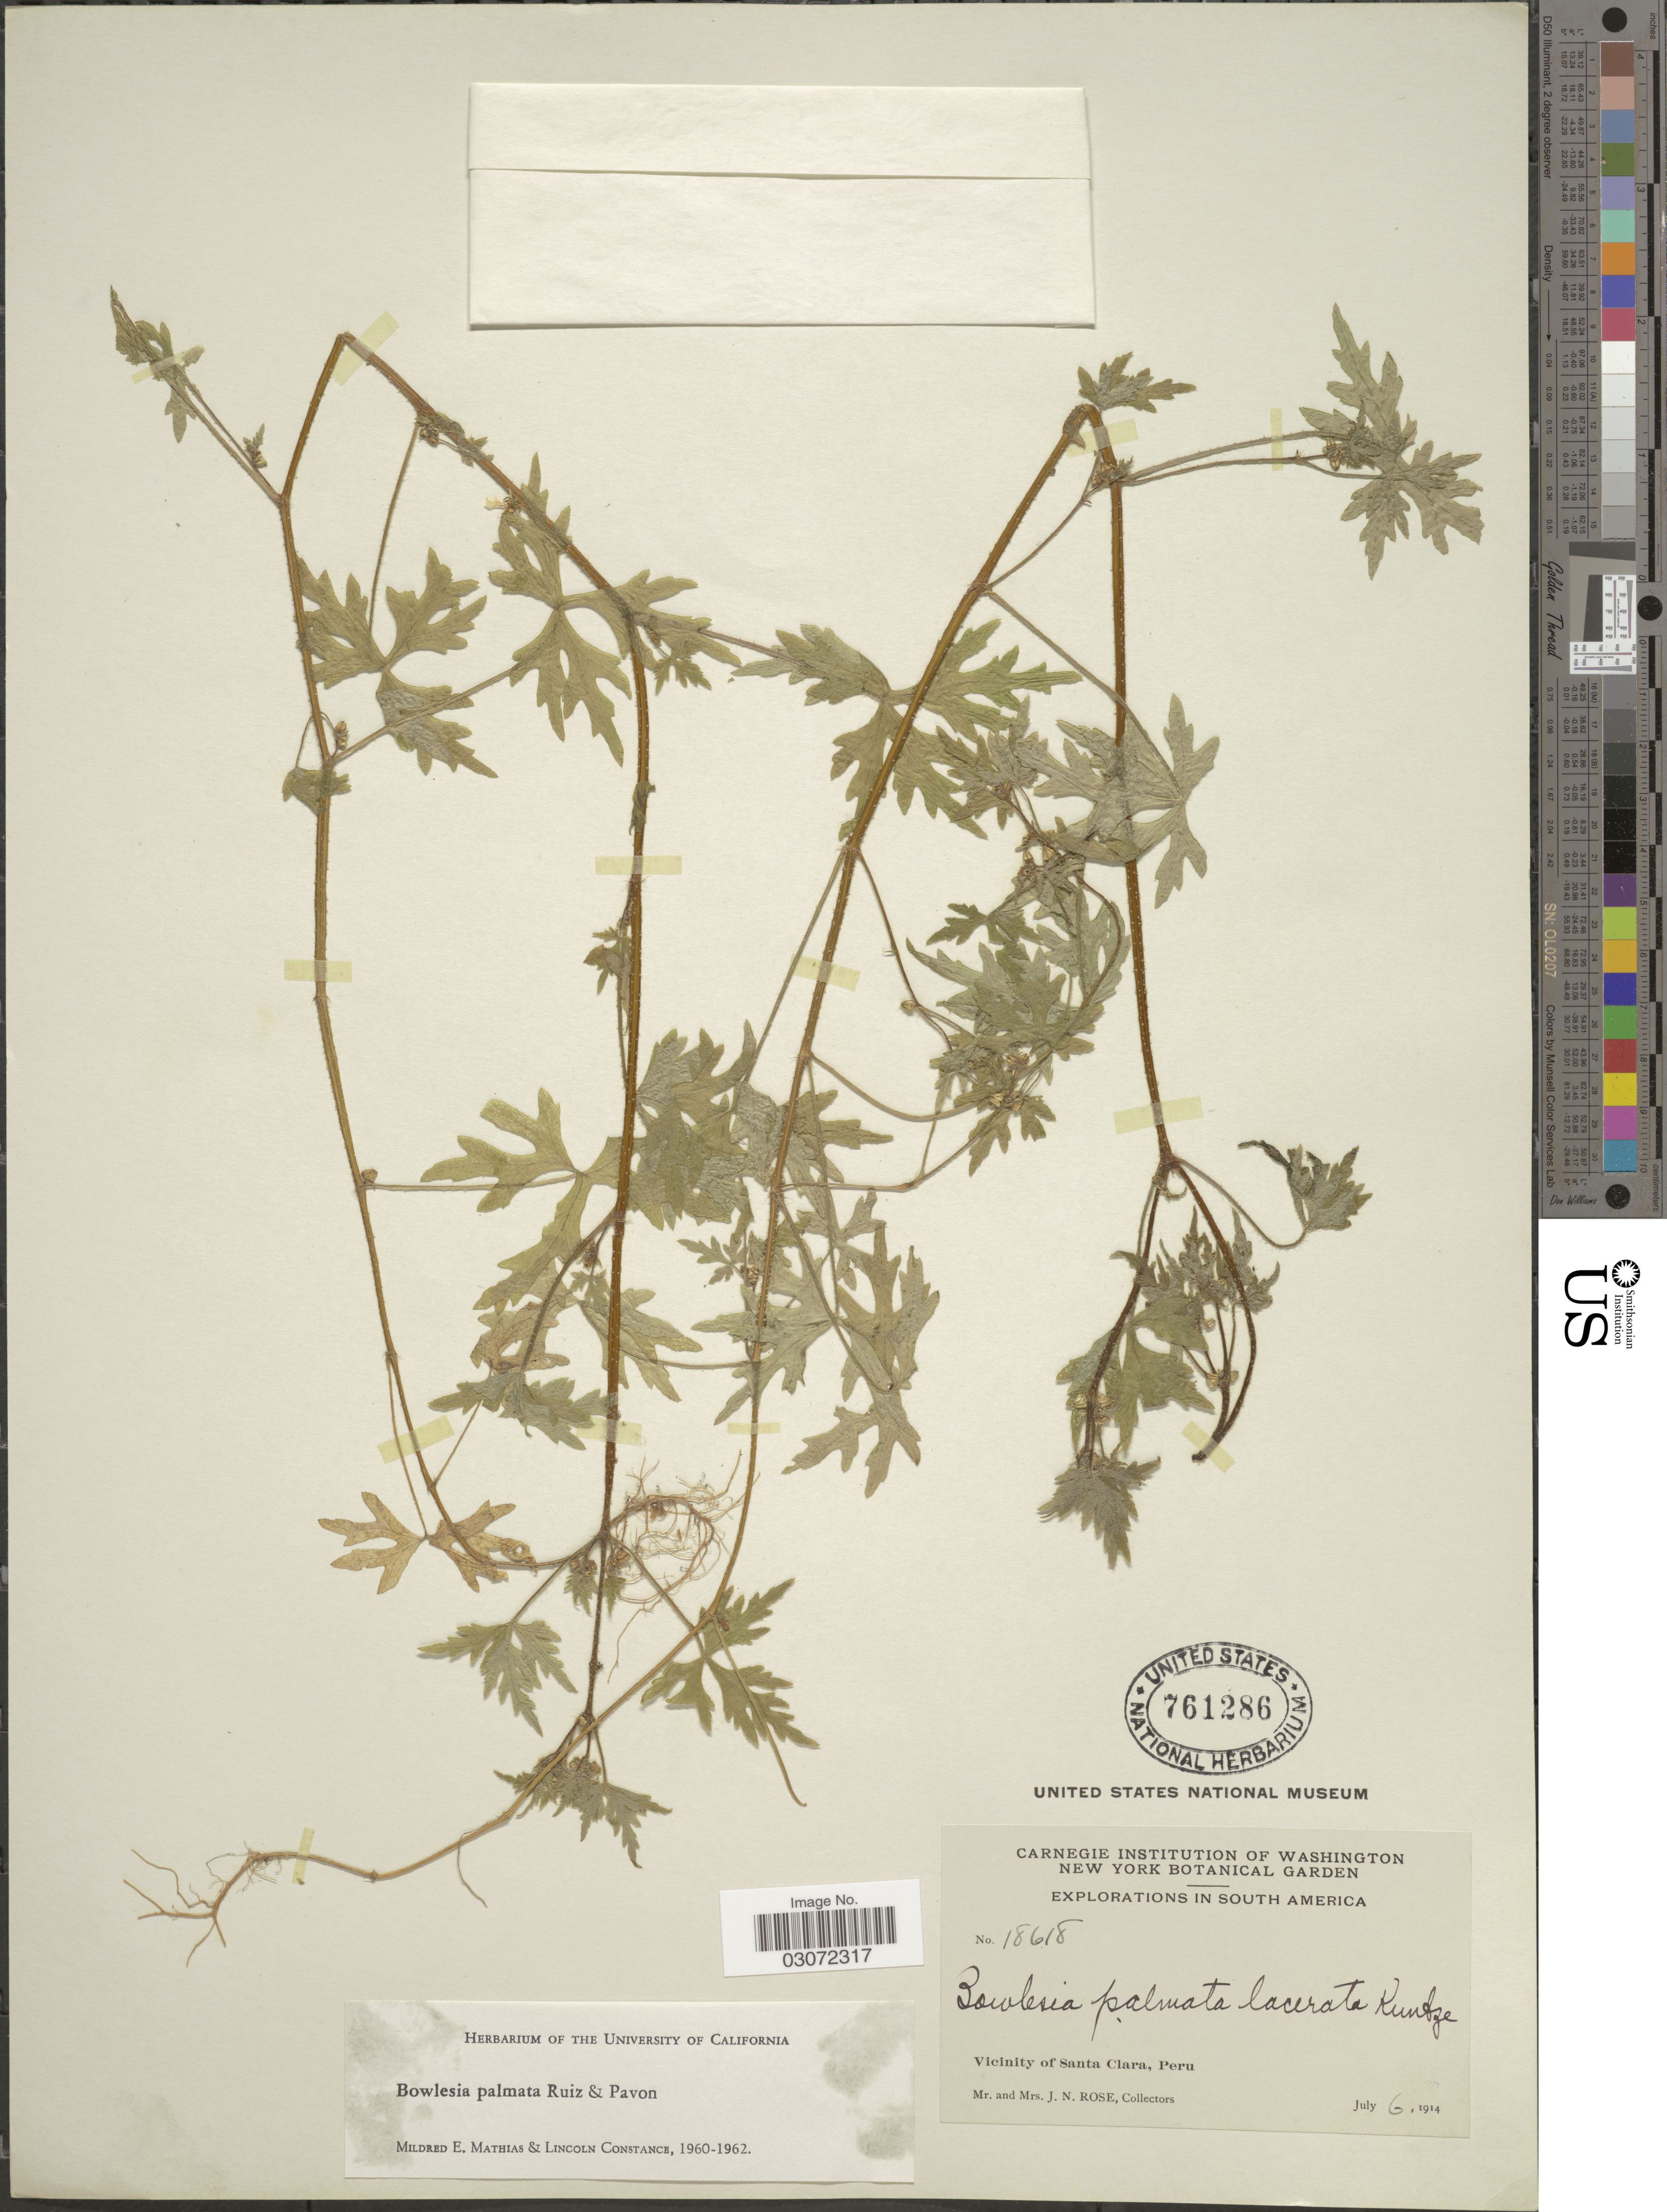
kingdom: Plantae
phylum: Tracheophyta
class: Magnoliopsida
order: Apiales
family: Apiaceae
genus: Bowlesia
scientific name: Bowlesia palmata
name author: Ruiz & Pav.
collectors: J. N. Rose & L. B. Rose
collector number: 18618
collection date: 1914-07-06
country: Peru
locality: Vicinity of Santa Clara.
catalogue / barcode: US 761286